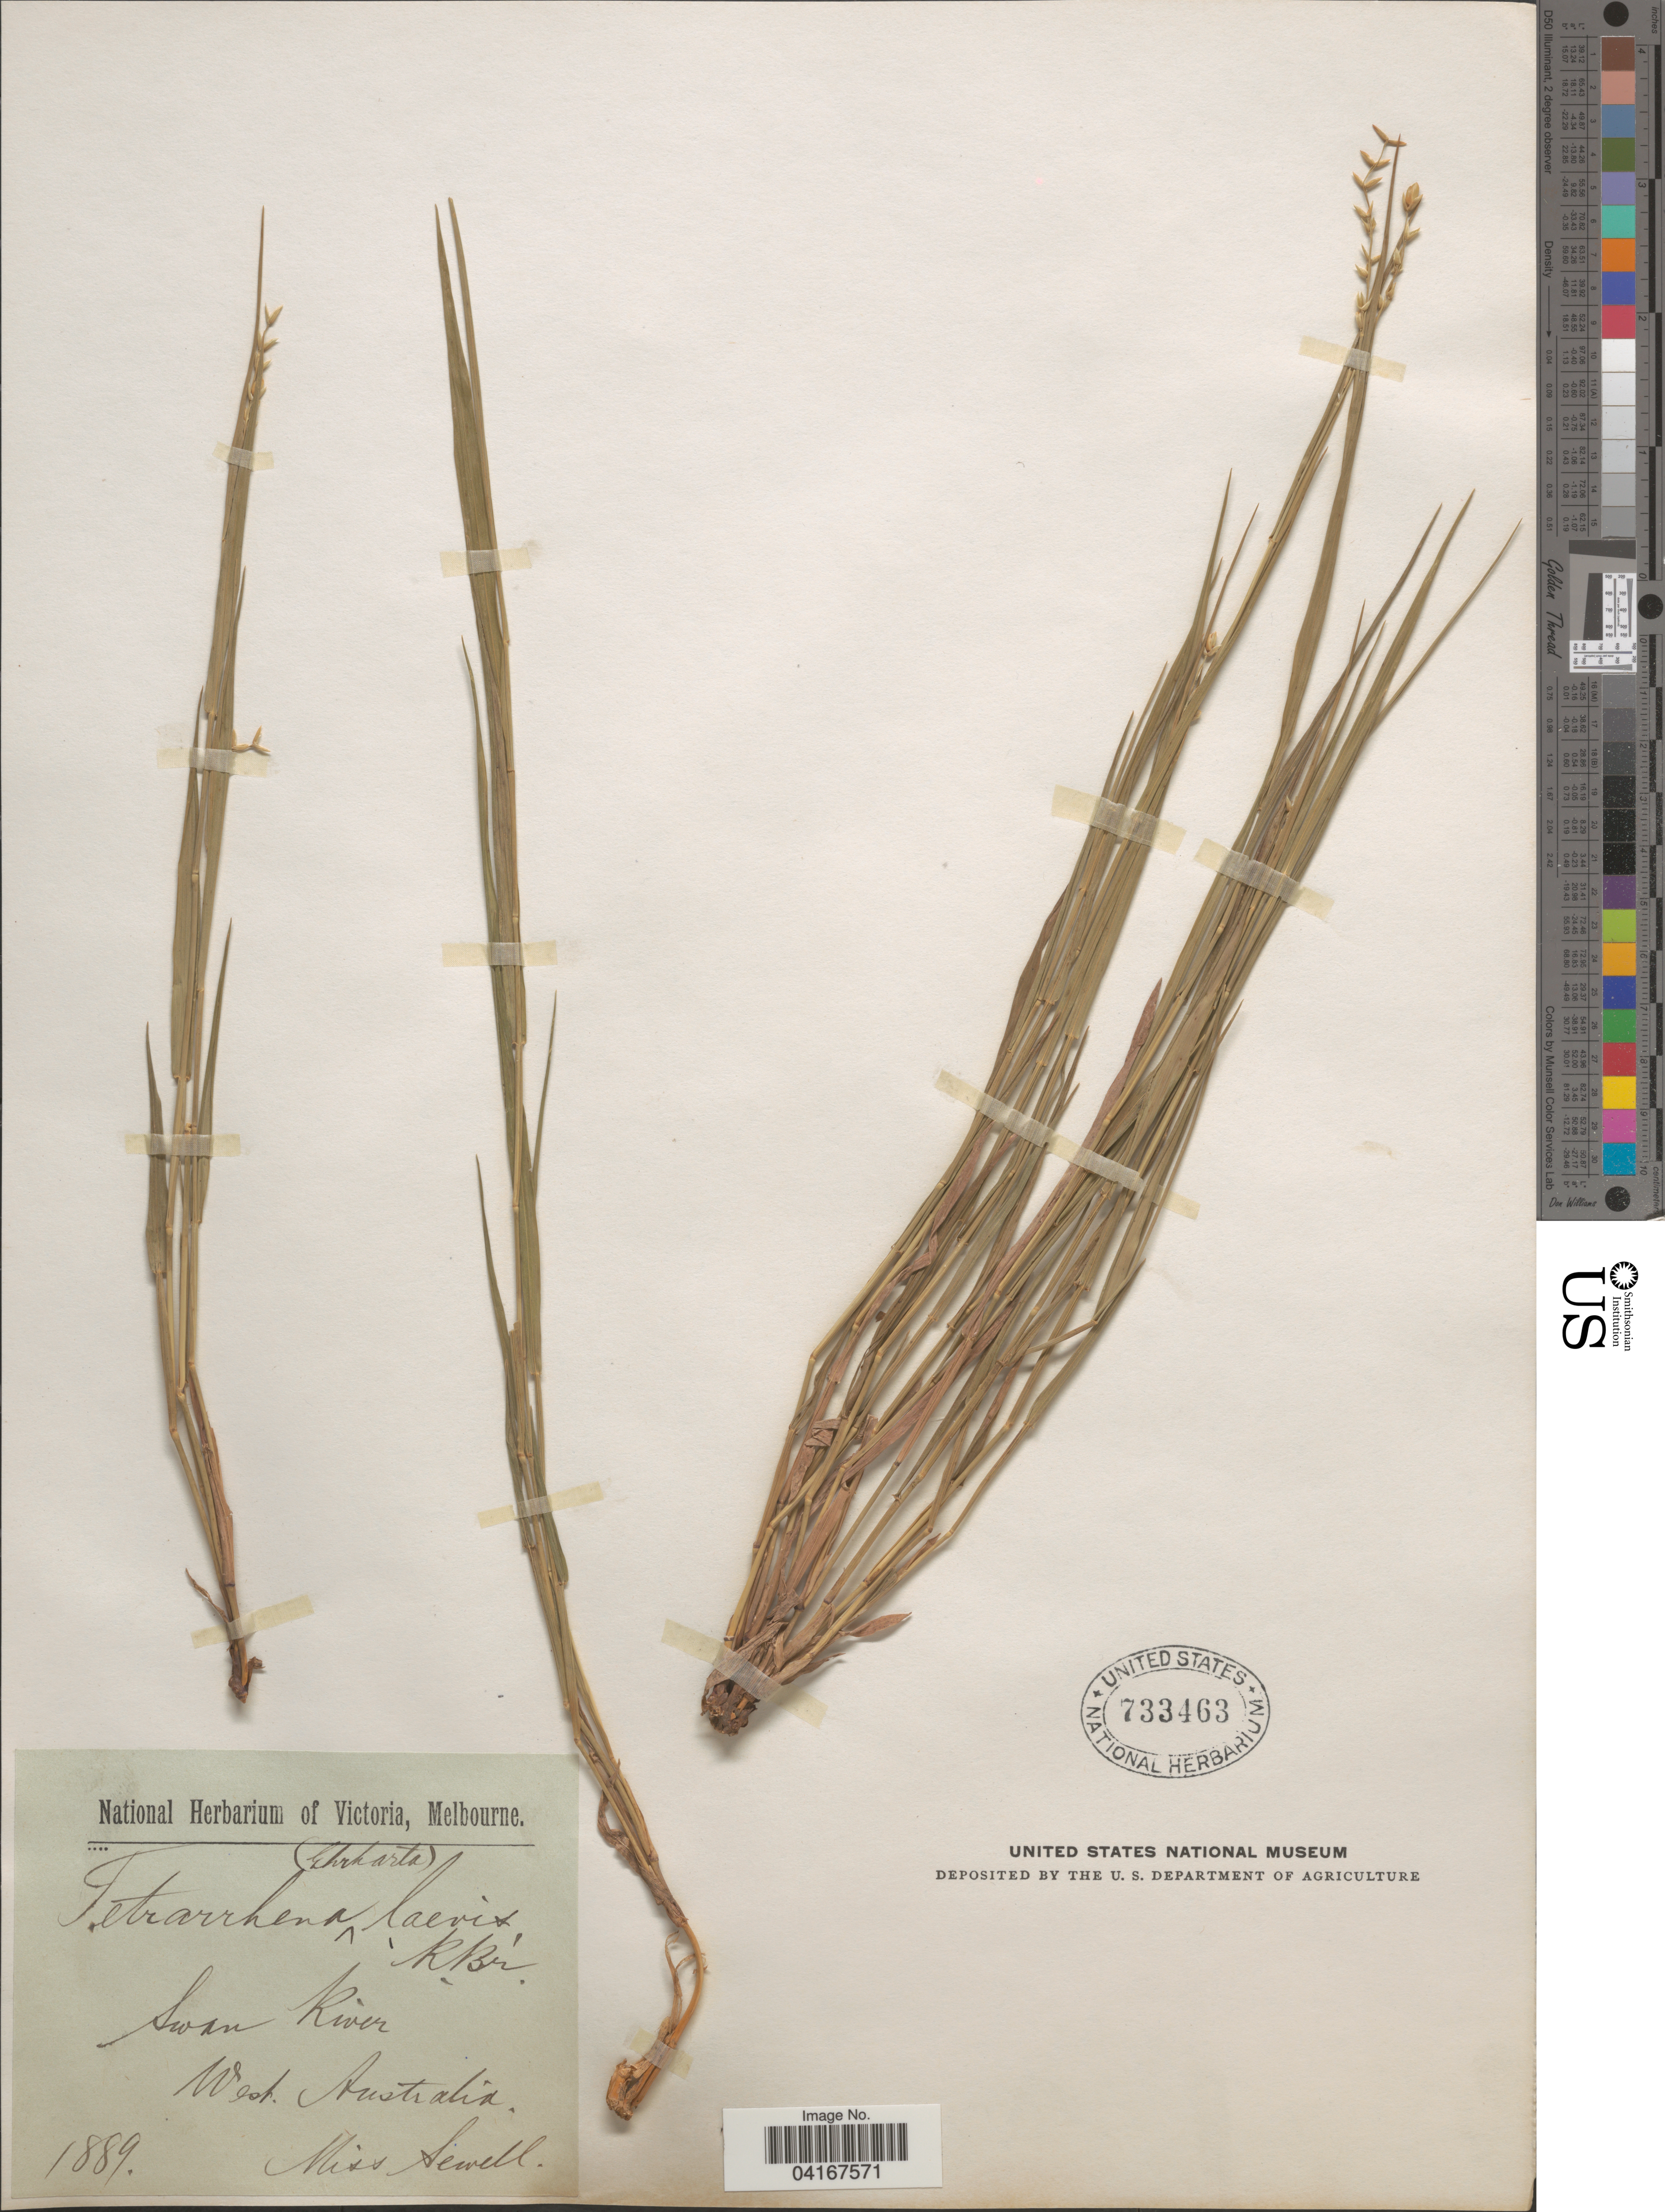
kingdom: Plantae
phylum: Tracheophyta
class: Liliopsida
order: Poales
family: Poaceae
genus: Tetrarrhena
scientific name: Tetrarrhena laevis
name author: R. Br.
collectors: Miss Sewel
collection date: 1889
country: Australia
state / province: Western Australia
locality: Swan River. West. Australia.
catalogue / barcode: US 733463